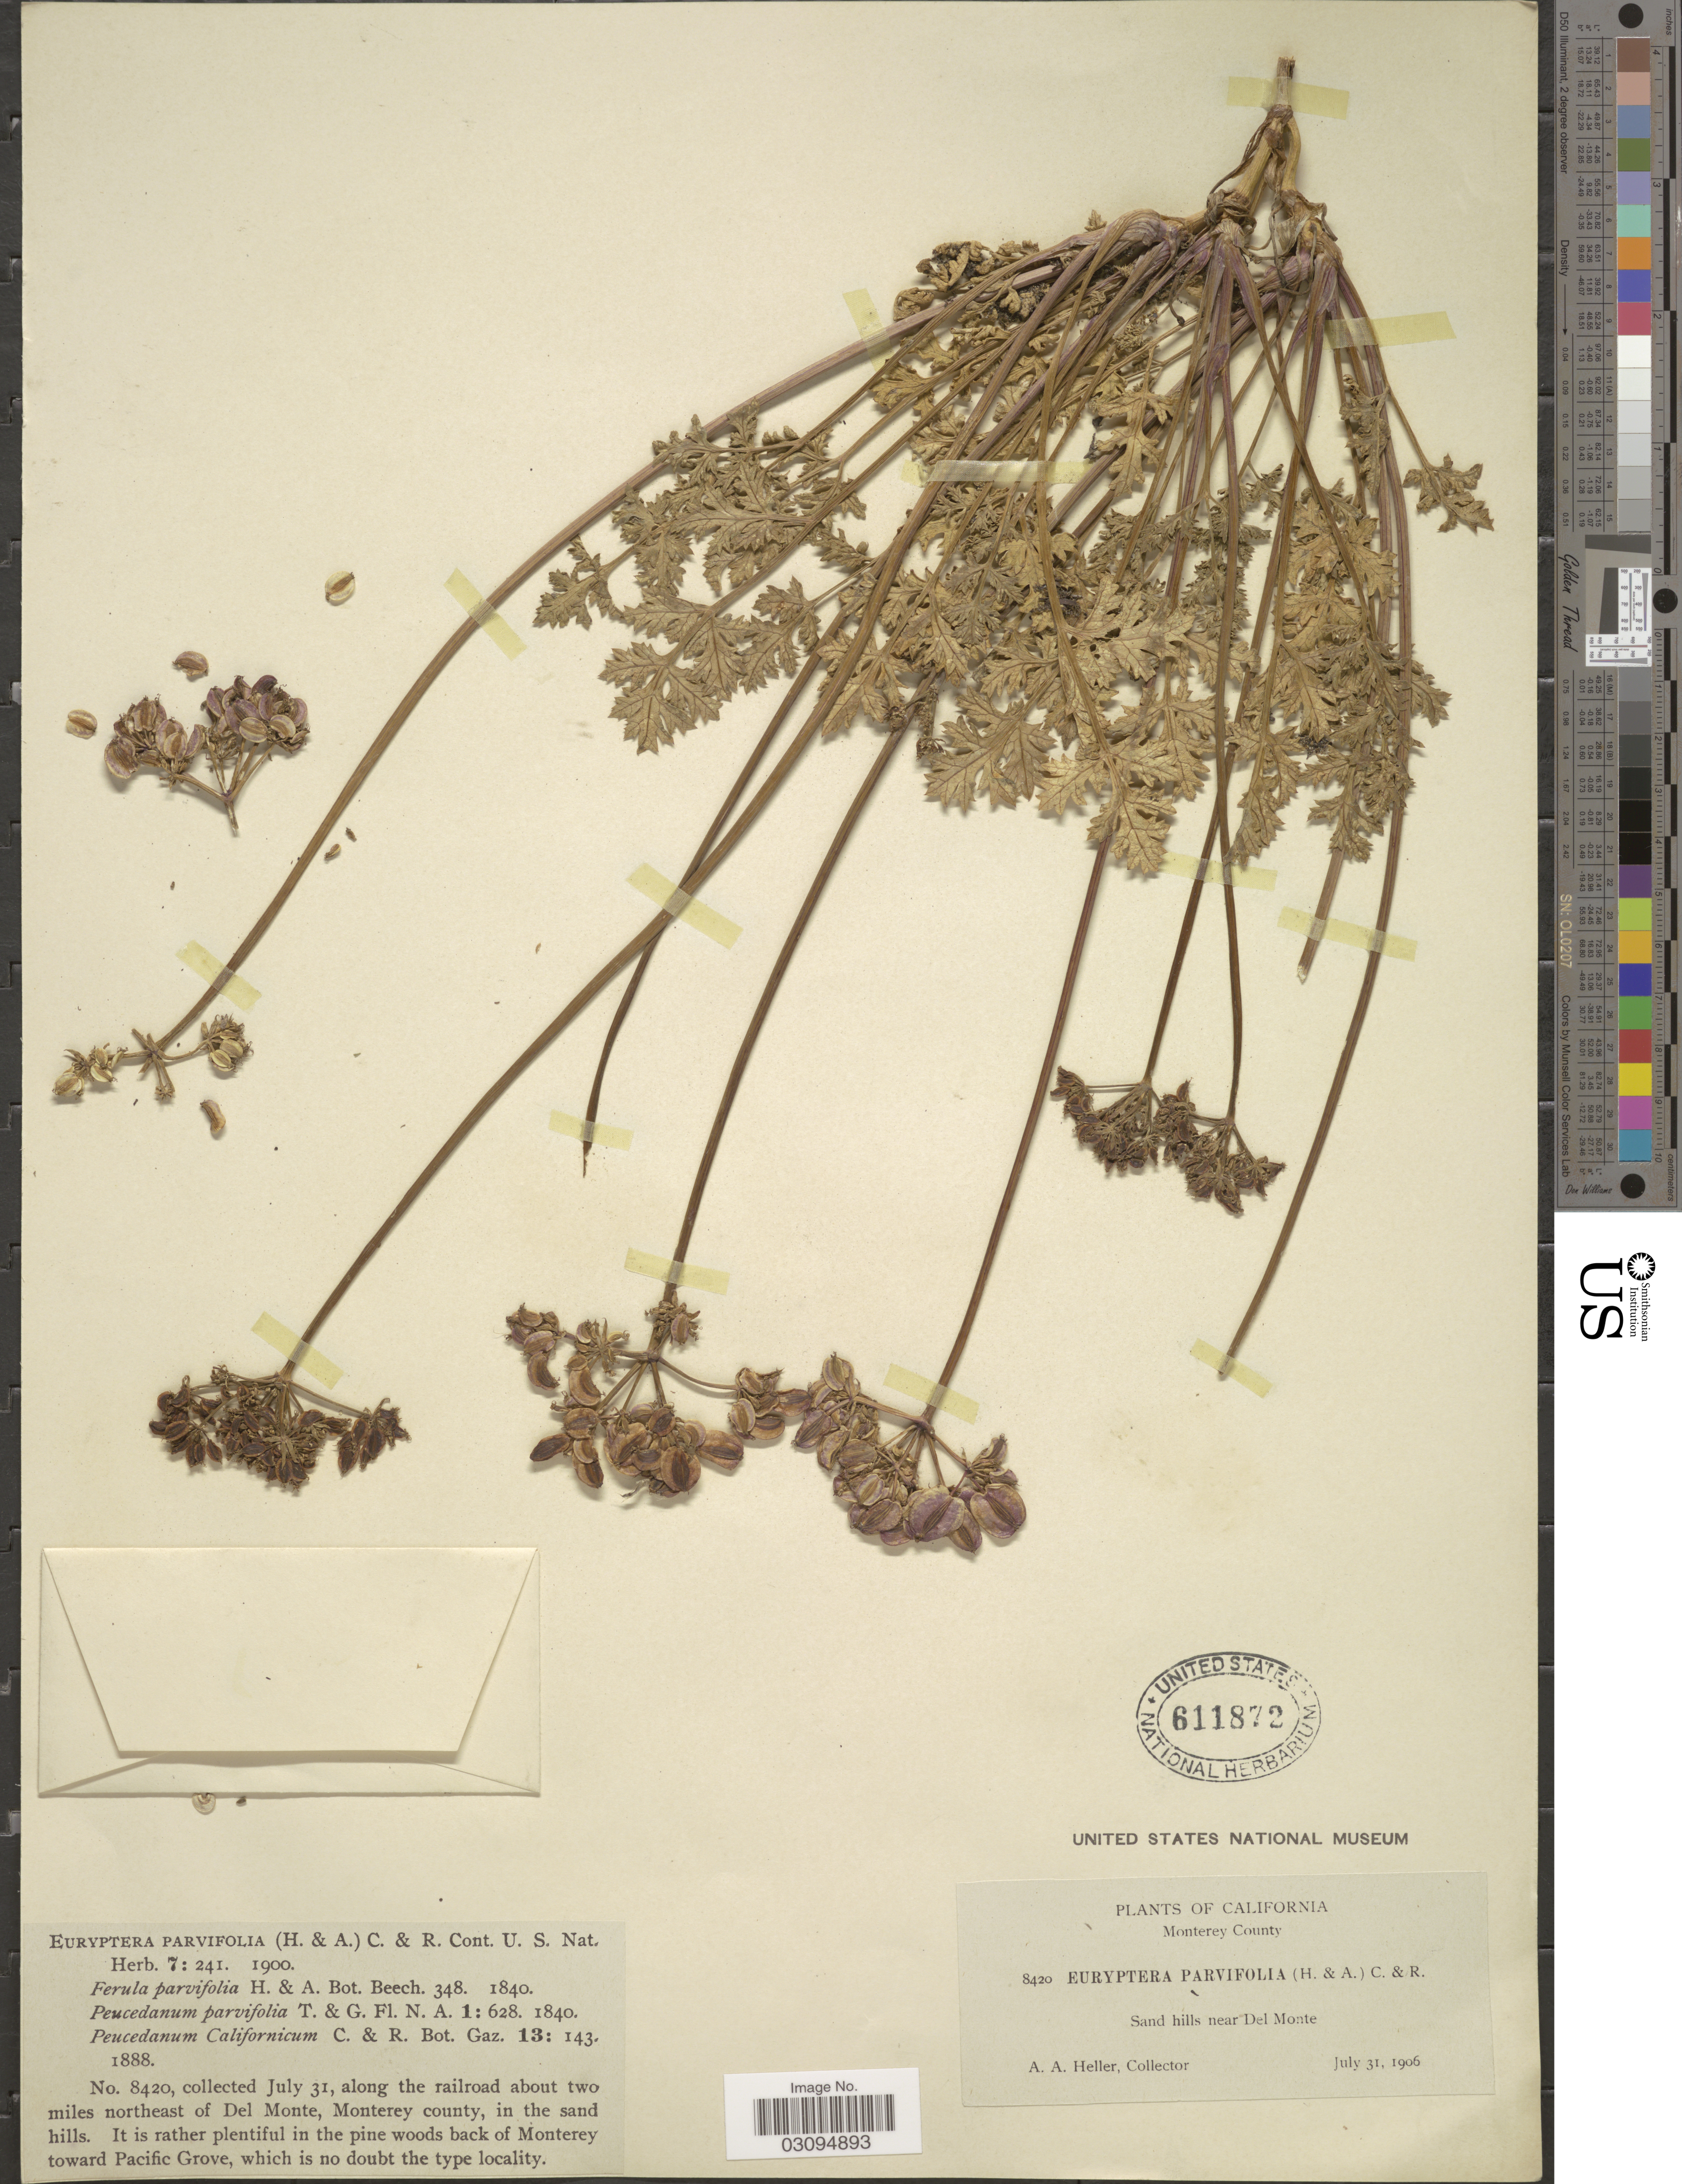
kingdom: Plantae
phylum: Tracheophyta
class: Magnoliopsida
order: Apiales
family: Apiaceae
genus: Lomatium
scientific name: Lomatium parvifolium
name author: (Hook. & Arn.) Jeps.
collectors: A. A. Heller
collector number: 8420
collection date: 1906-07-31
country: United States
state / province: California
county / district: Monterey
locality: Monterey County, Sand hills near Del Monte, along the railroad about two miles northeast of Del Monte, Monterey County.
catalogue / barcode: US 611872